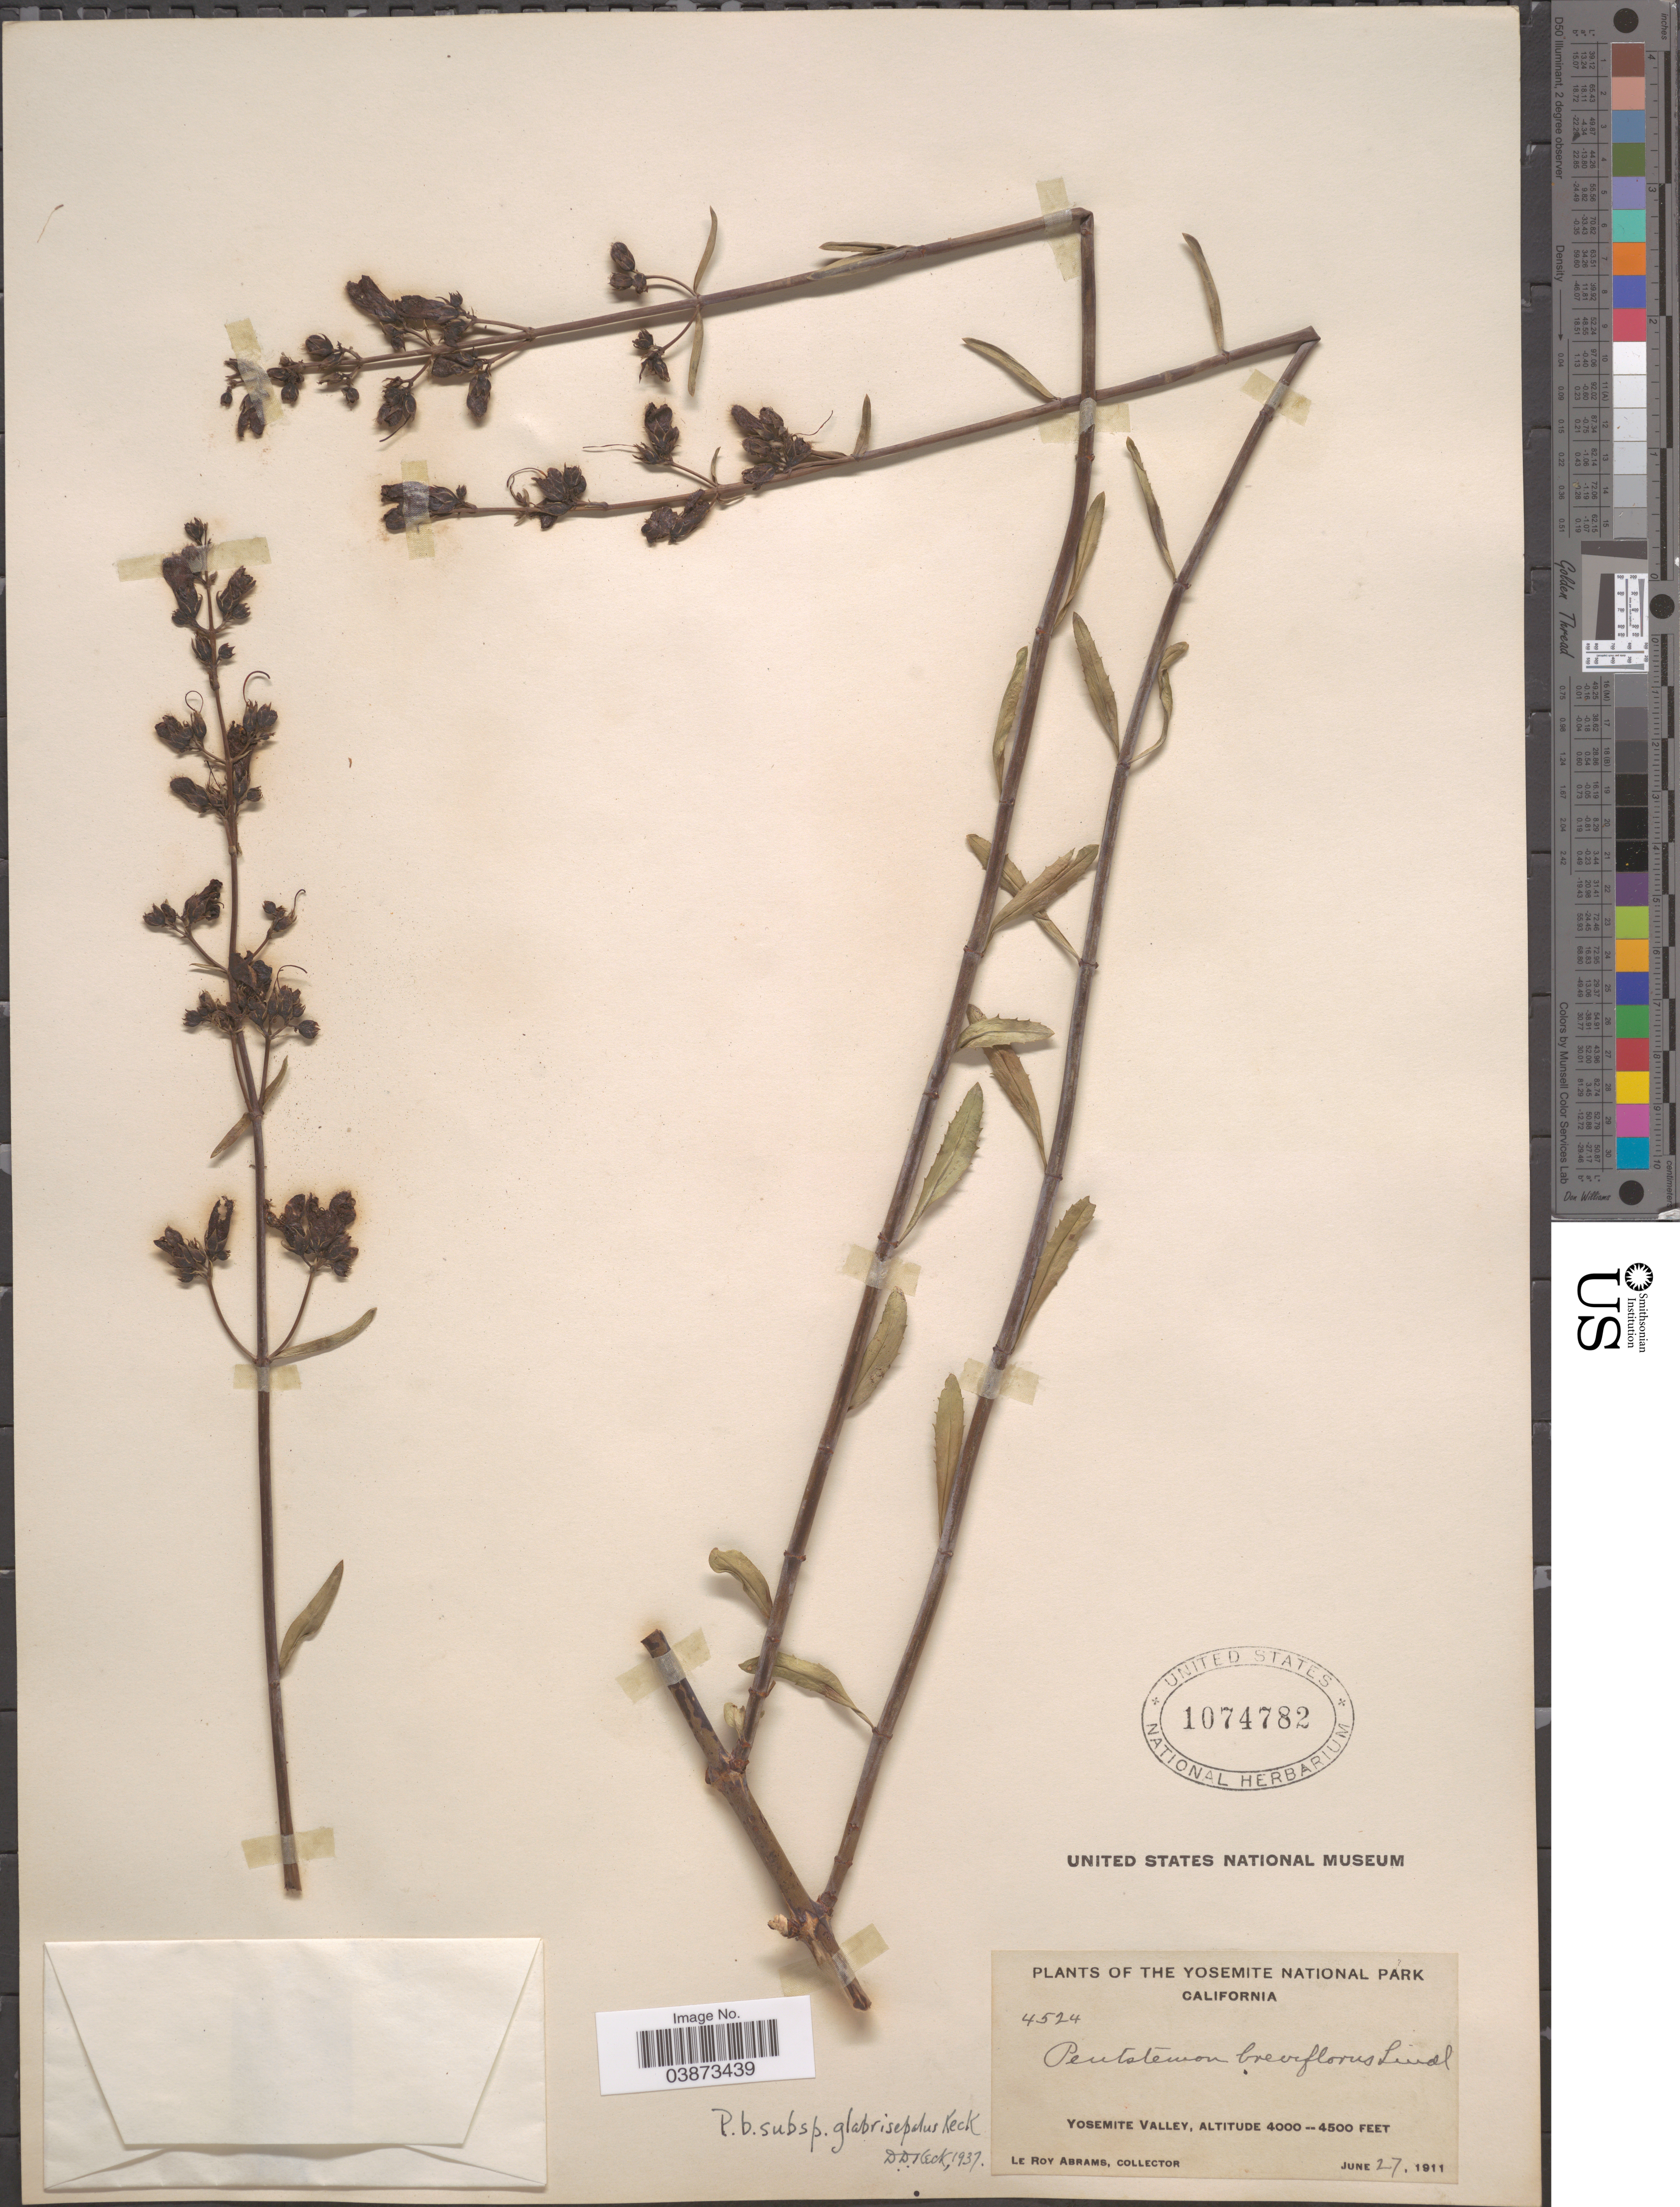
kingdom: Plantae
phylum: Tracheophyta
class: Magnoliopsida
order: Lamiales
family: Plantaginaceae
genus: Penstemon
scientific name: Penstemon breviflorus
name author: Lindl.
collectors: L. Abrams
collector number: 4524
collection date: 1911-06-27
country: United States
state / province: California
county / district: Mariposa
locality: The Yosemite National Park. Yosemite Valley.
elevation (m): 1219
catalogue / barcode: US 1074782